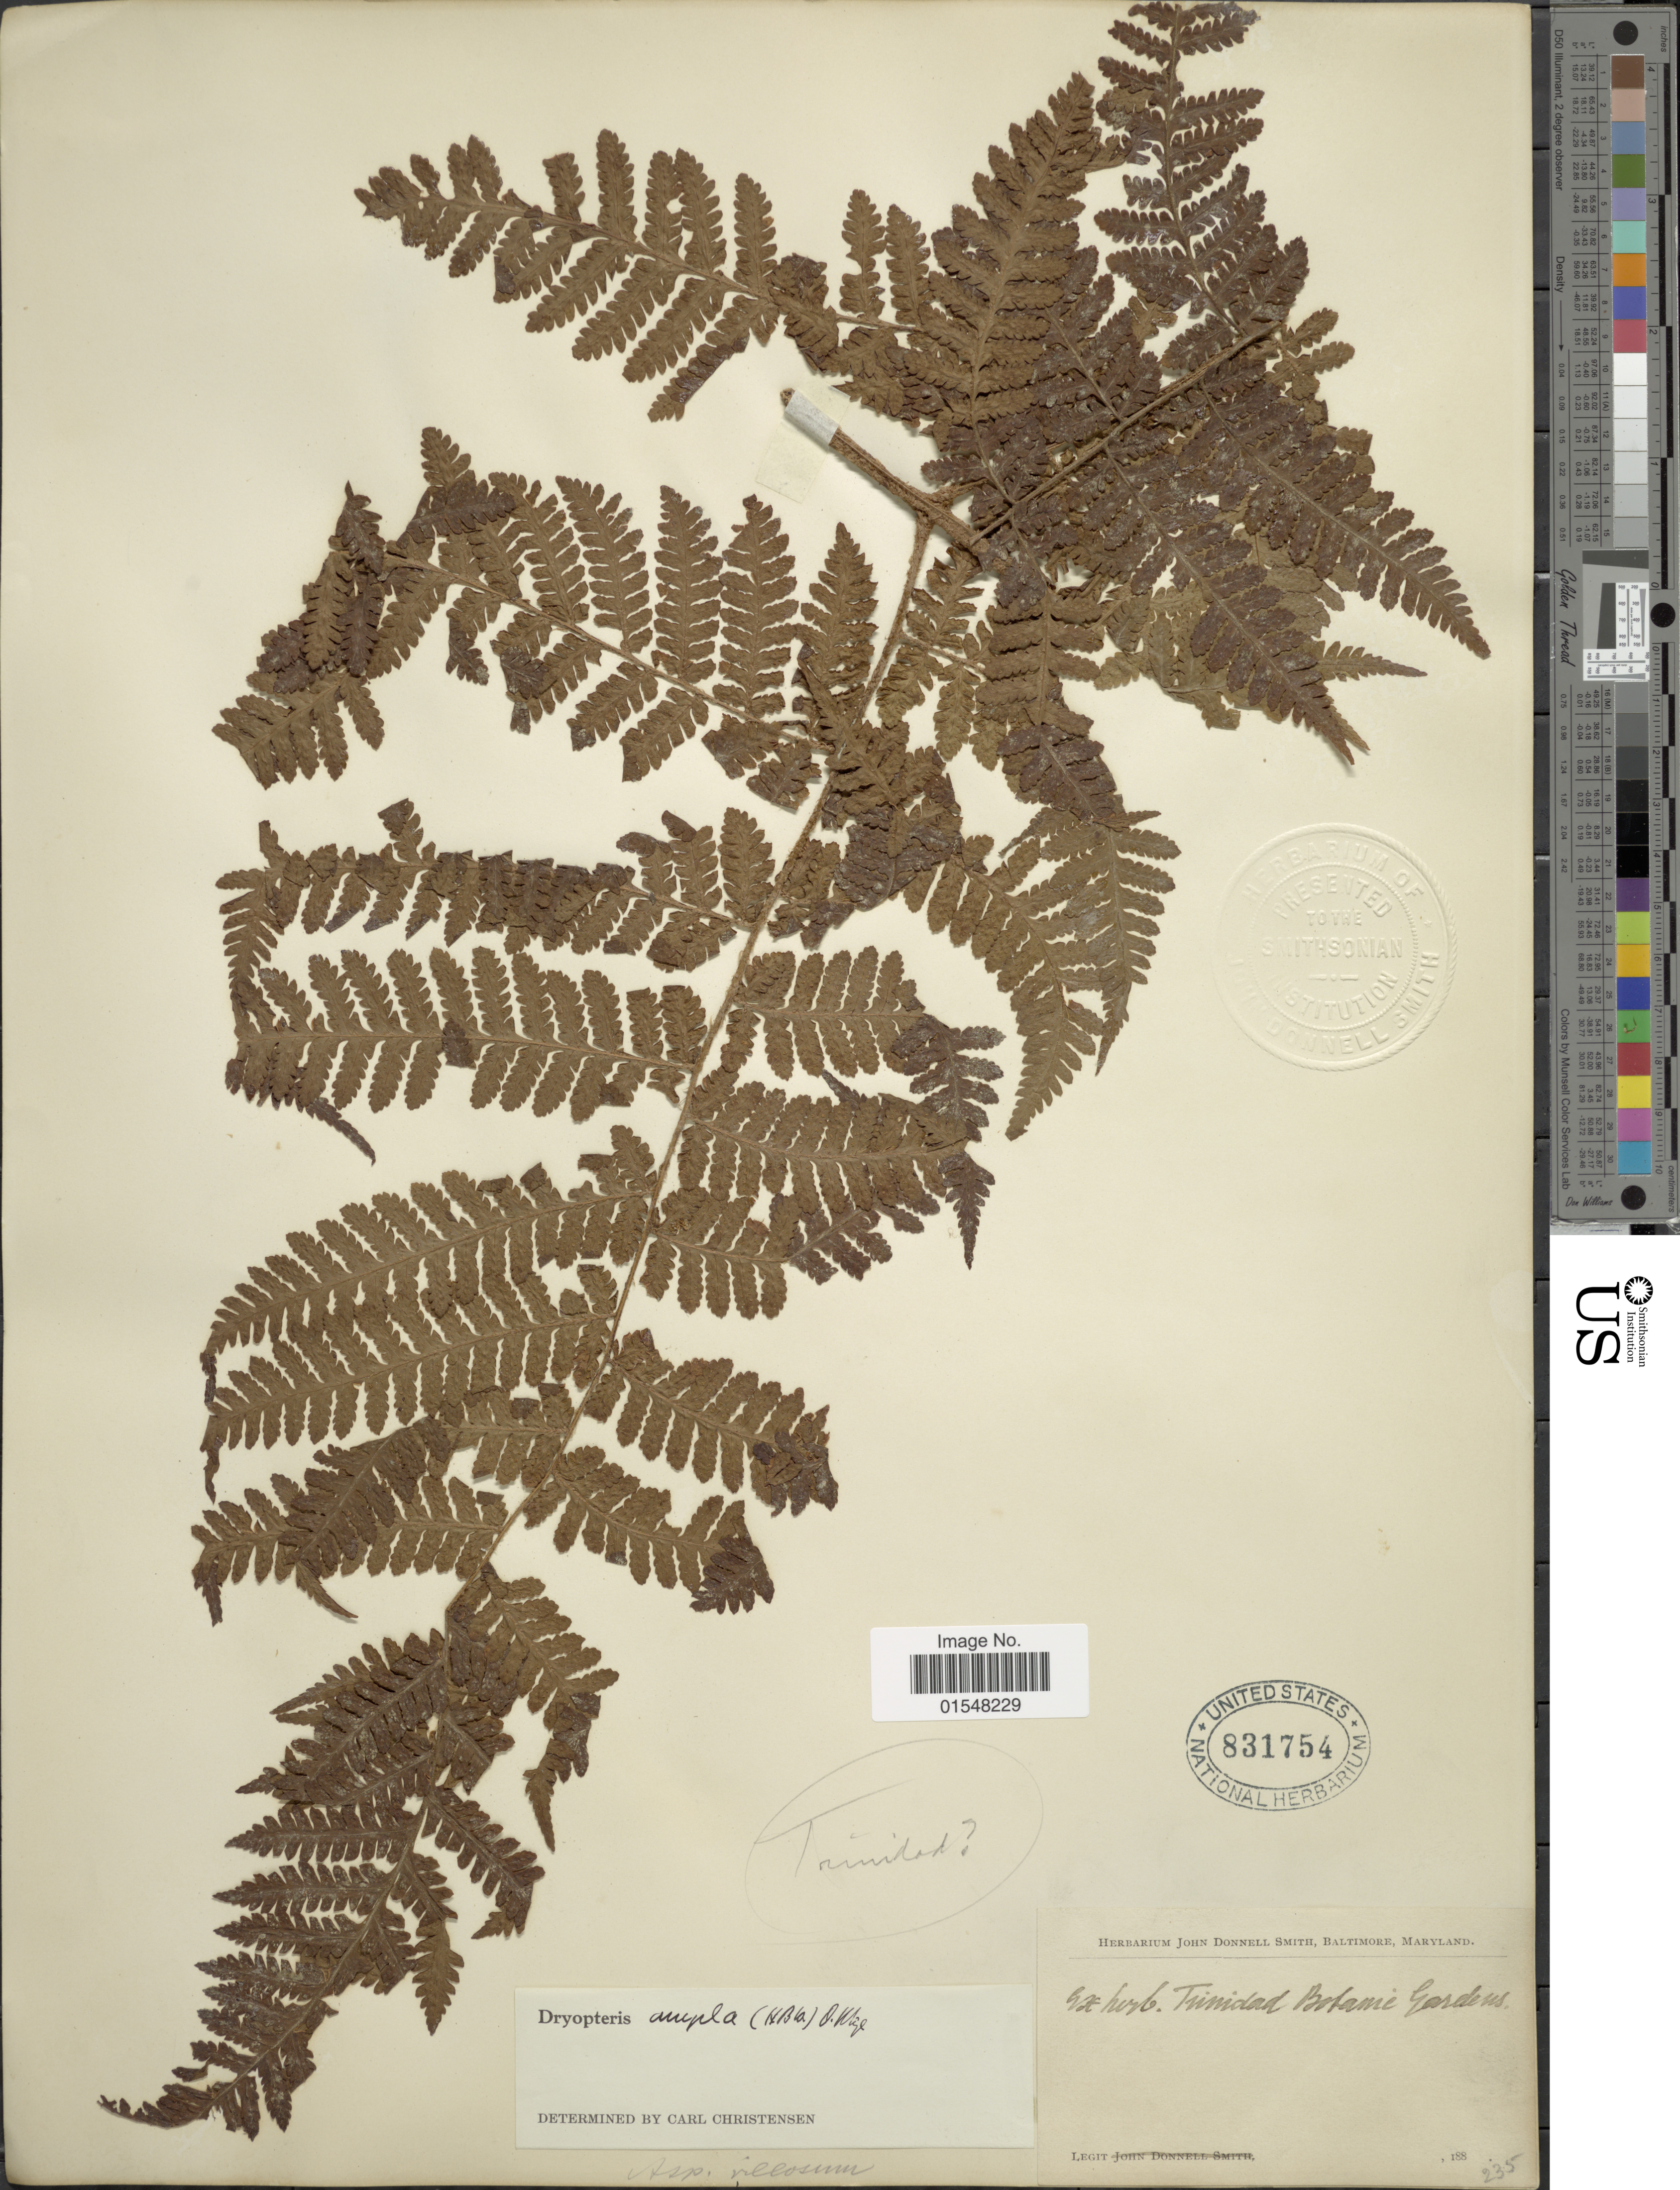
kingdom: Plantae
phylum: Tracheophyta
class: Polypodiopsida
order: Polypodiales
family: Dryopteridaceae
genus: Ctenitis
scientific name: Ctenitis sloanei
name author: (Poepp. ex Spreng.) C.V. Morton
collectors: ex herb. Bot. Gard. Trinidad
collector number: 235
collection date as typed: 188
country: Trinidad and Tobago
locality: Trinidad [unsure placement]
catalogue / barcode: US 831754